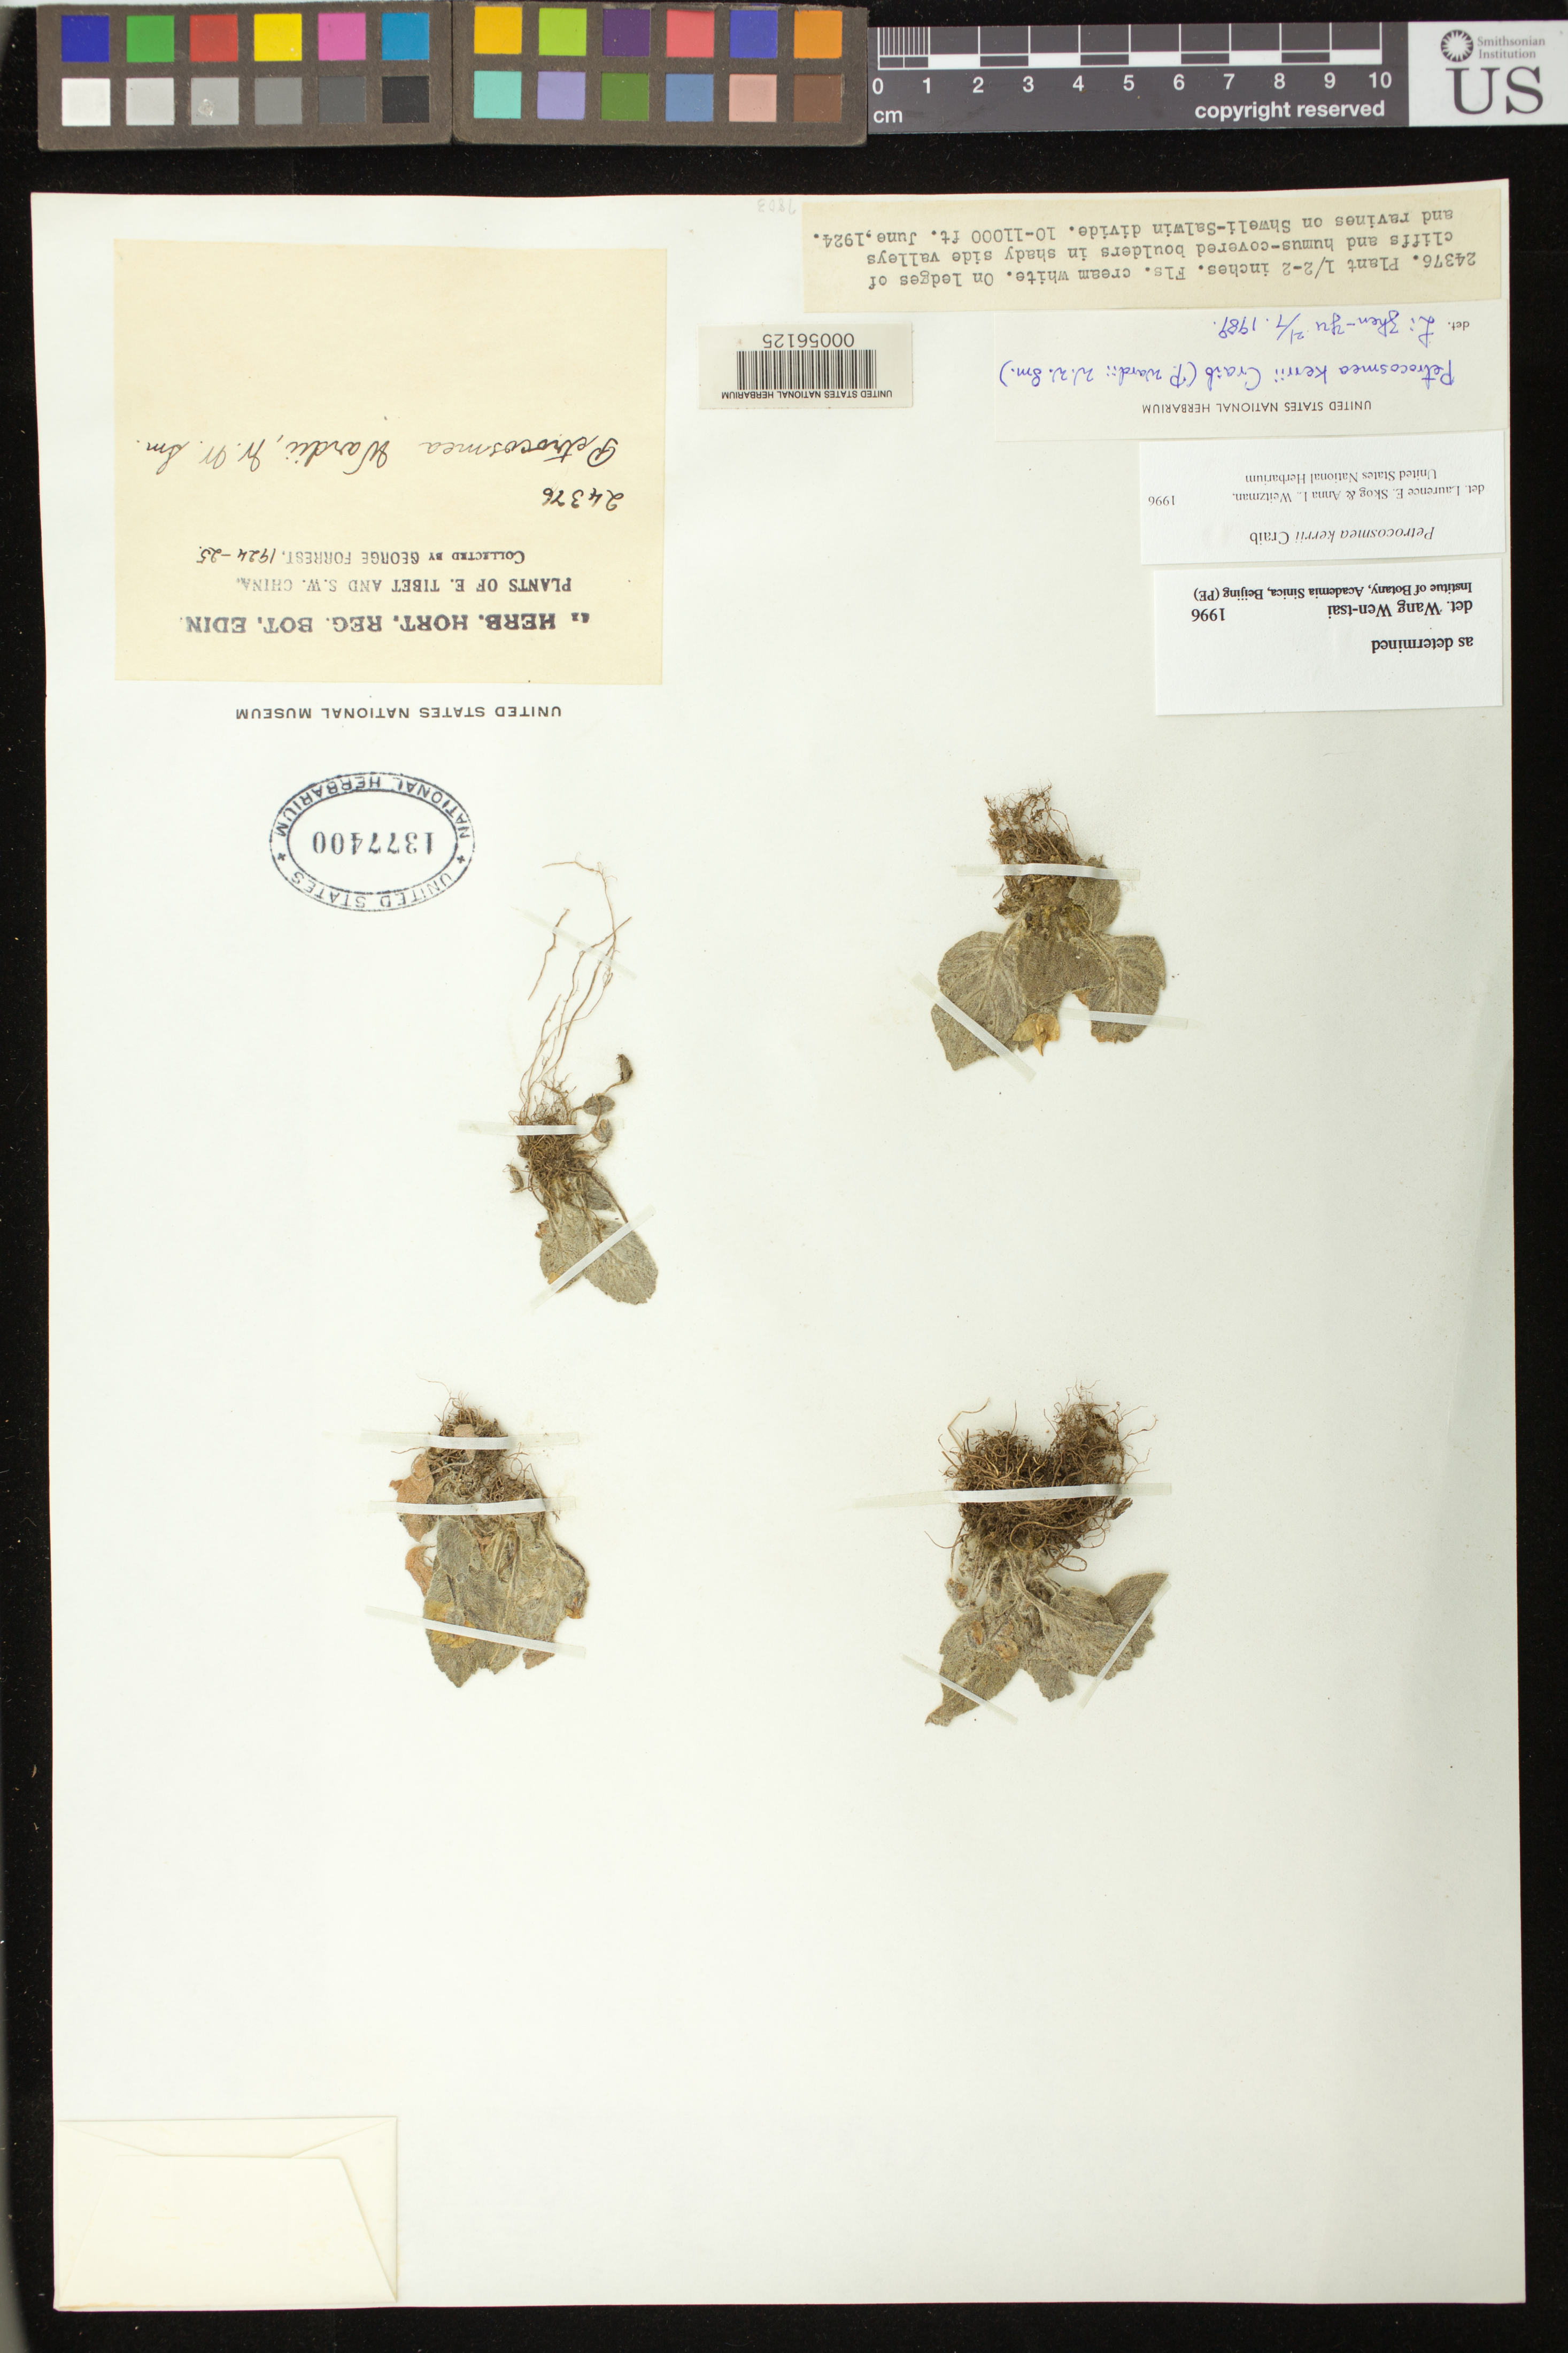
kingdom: Plantae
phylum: Tracheophyta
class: Magnoliopsida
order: Lamiales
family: Gesneriaceae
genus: Petrocosmea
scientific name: Petrocosmea kerrii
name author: Craib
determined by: Zhen-yu, L.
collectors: G. Forrest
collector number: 24376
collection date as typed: Jun 1924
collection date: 1924-06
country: China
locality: Ravines on the Shweli-Salwin divide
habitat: On ledges of cliffs and humus-covered boulders in shady ravines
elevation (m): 3048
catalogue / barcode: US 1377400